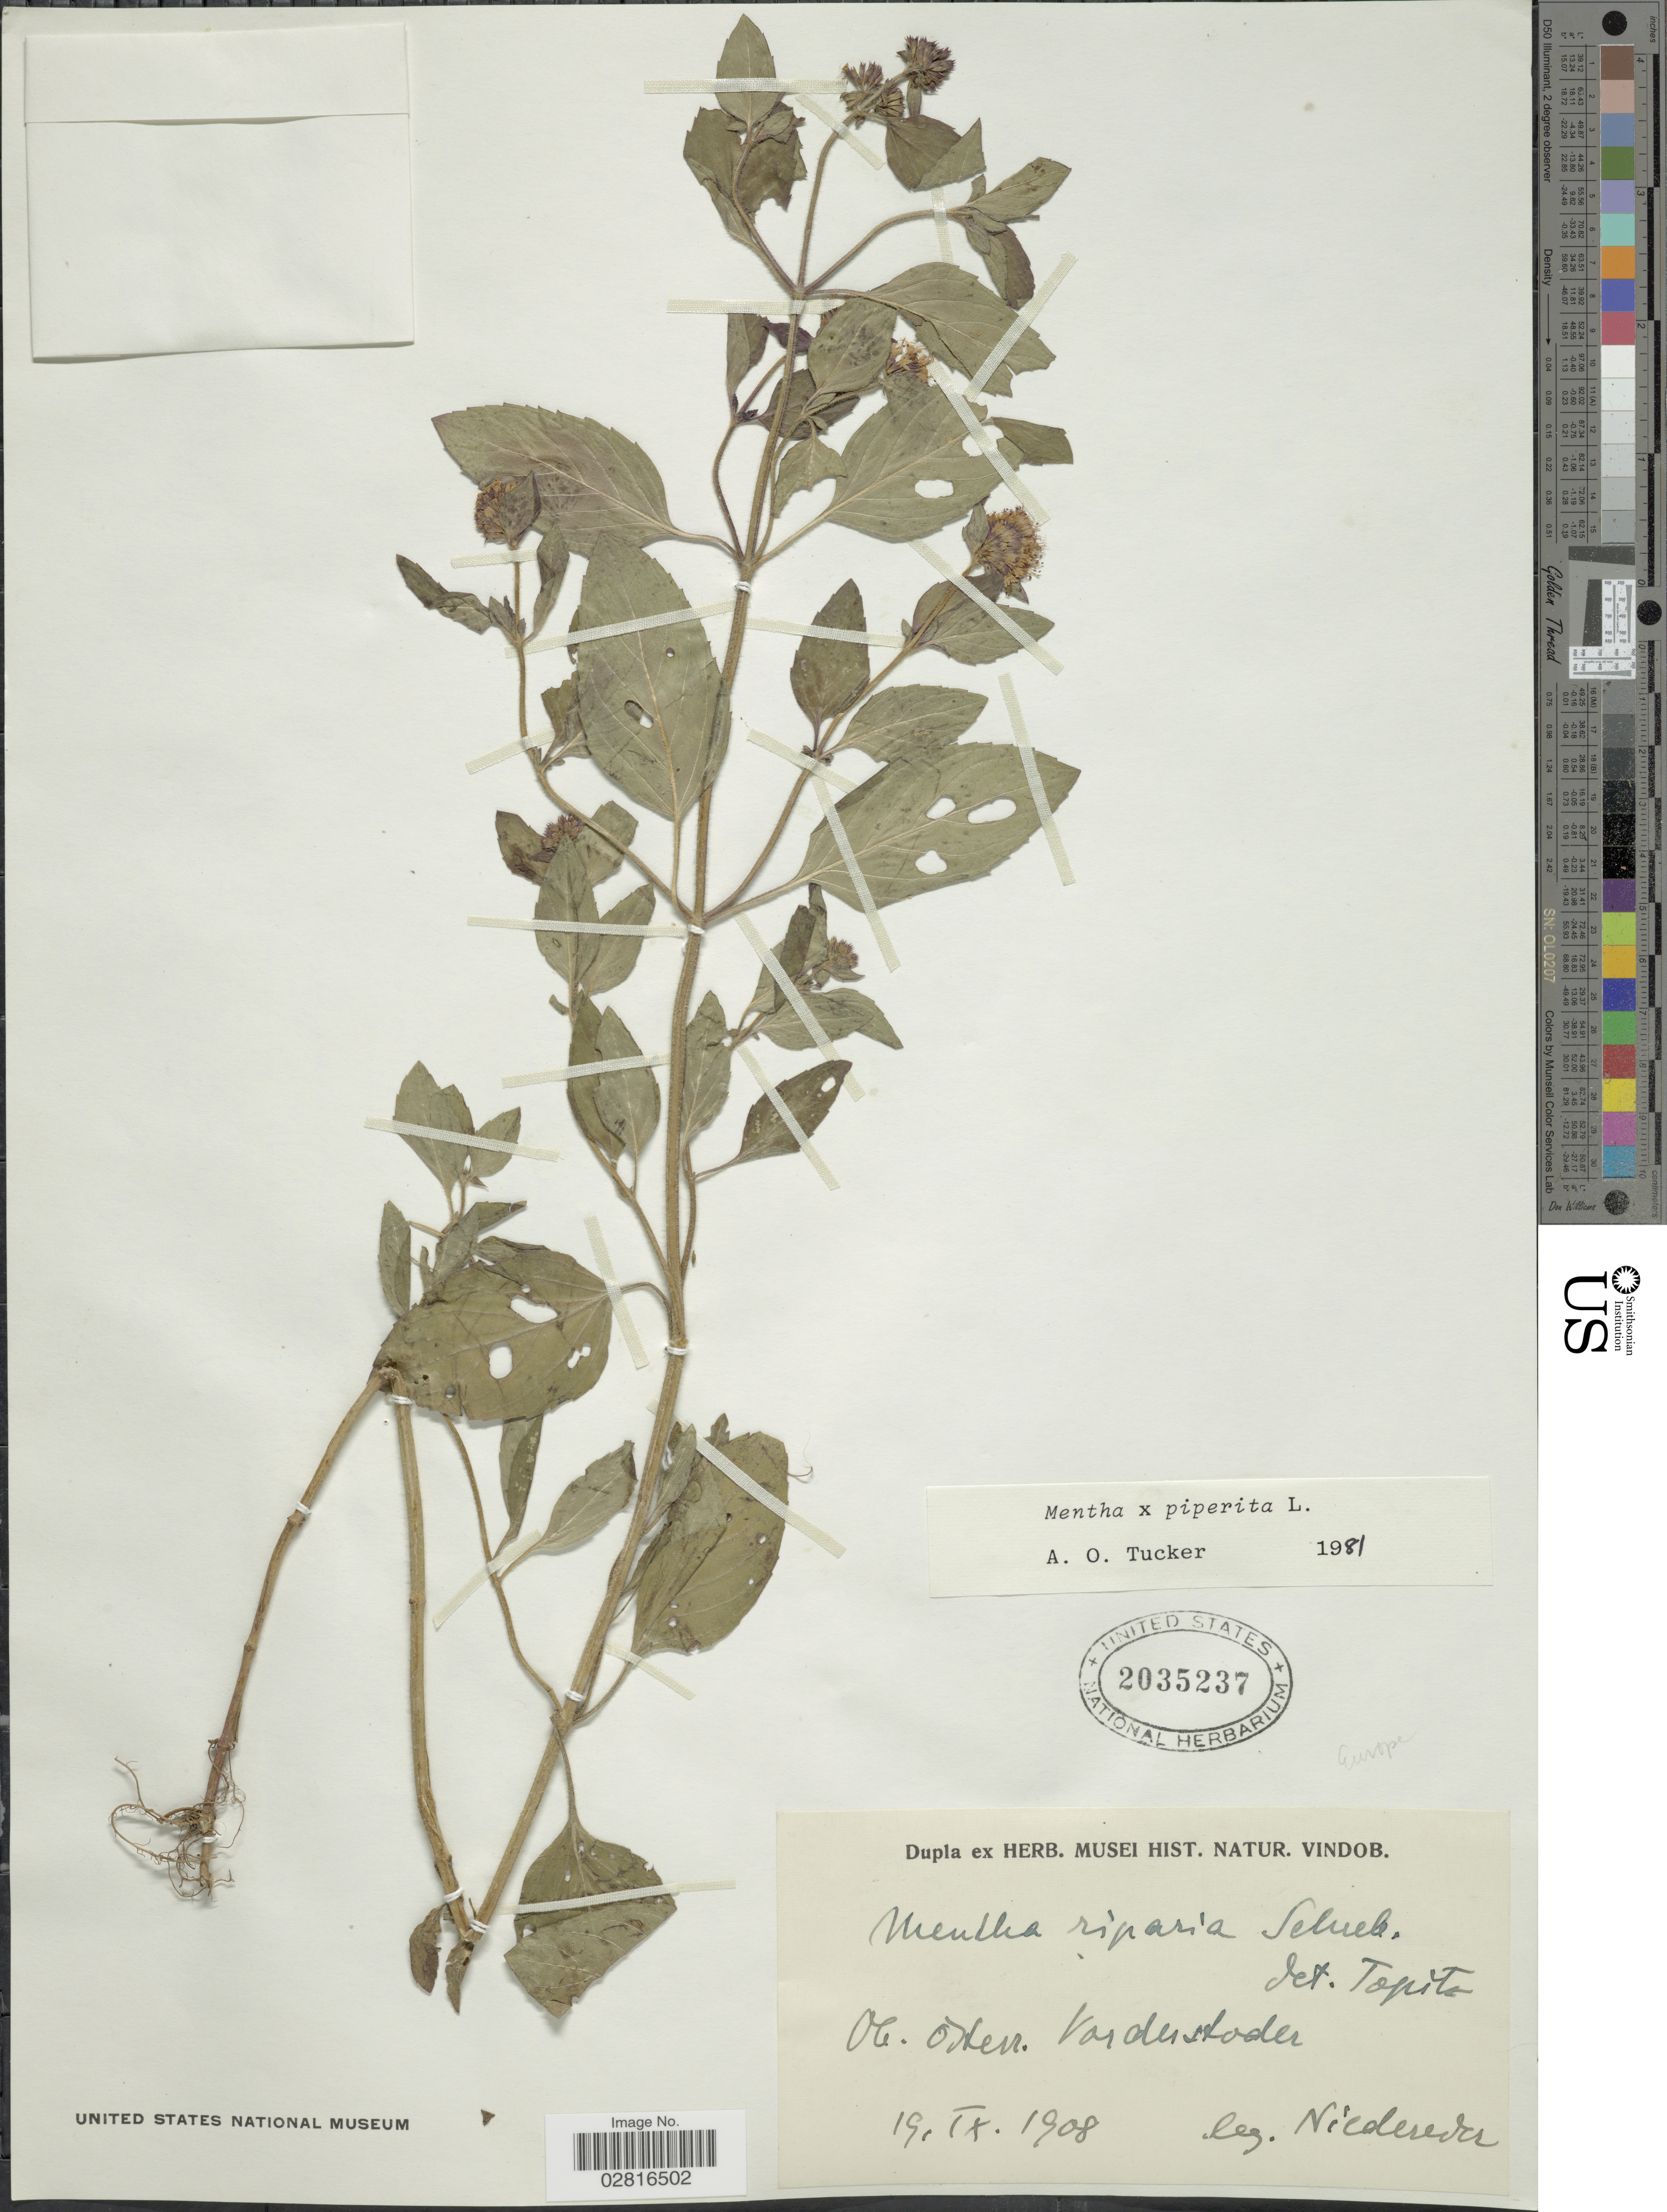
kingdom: Plantae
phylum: Tracheophyta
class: Magnoliopsida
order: Lamiales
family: Lamiaceae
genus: Mentha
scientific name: Mentha x piperita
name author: L.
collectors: Niedereder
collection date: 1908-09-19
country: Austria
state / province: Oberosterreich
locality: Ob. osterr. Vorderstoder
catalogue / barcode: US 2035237